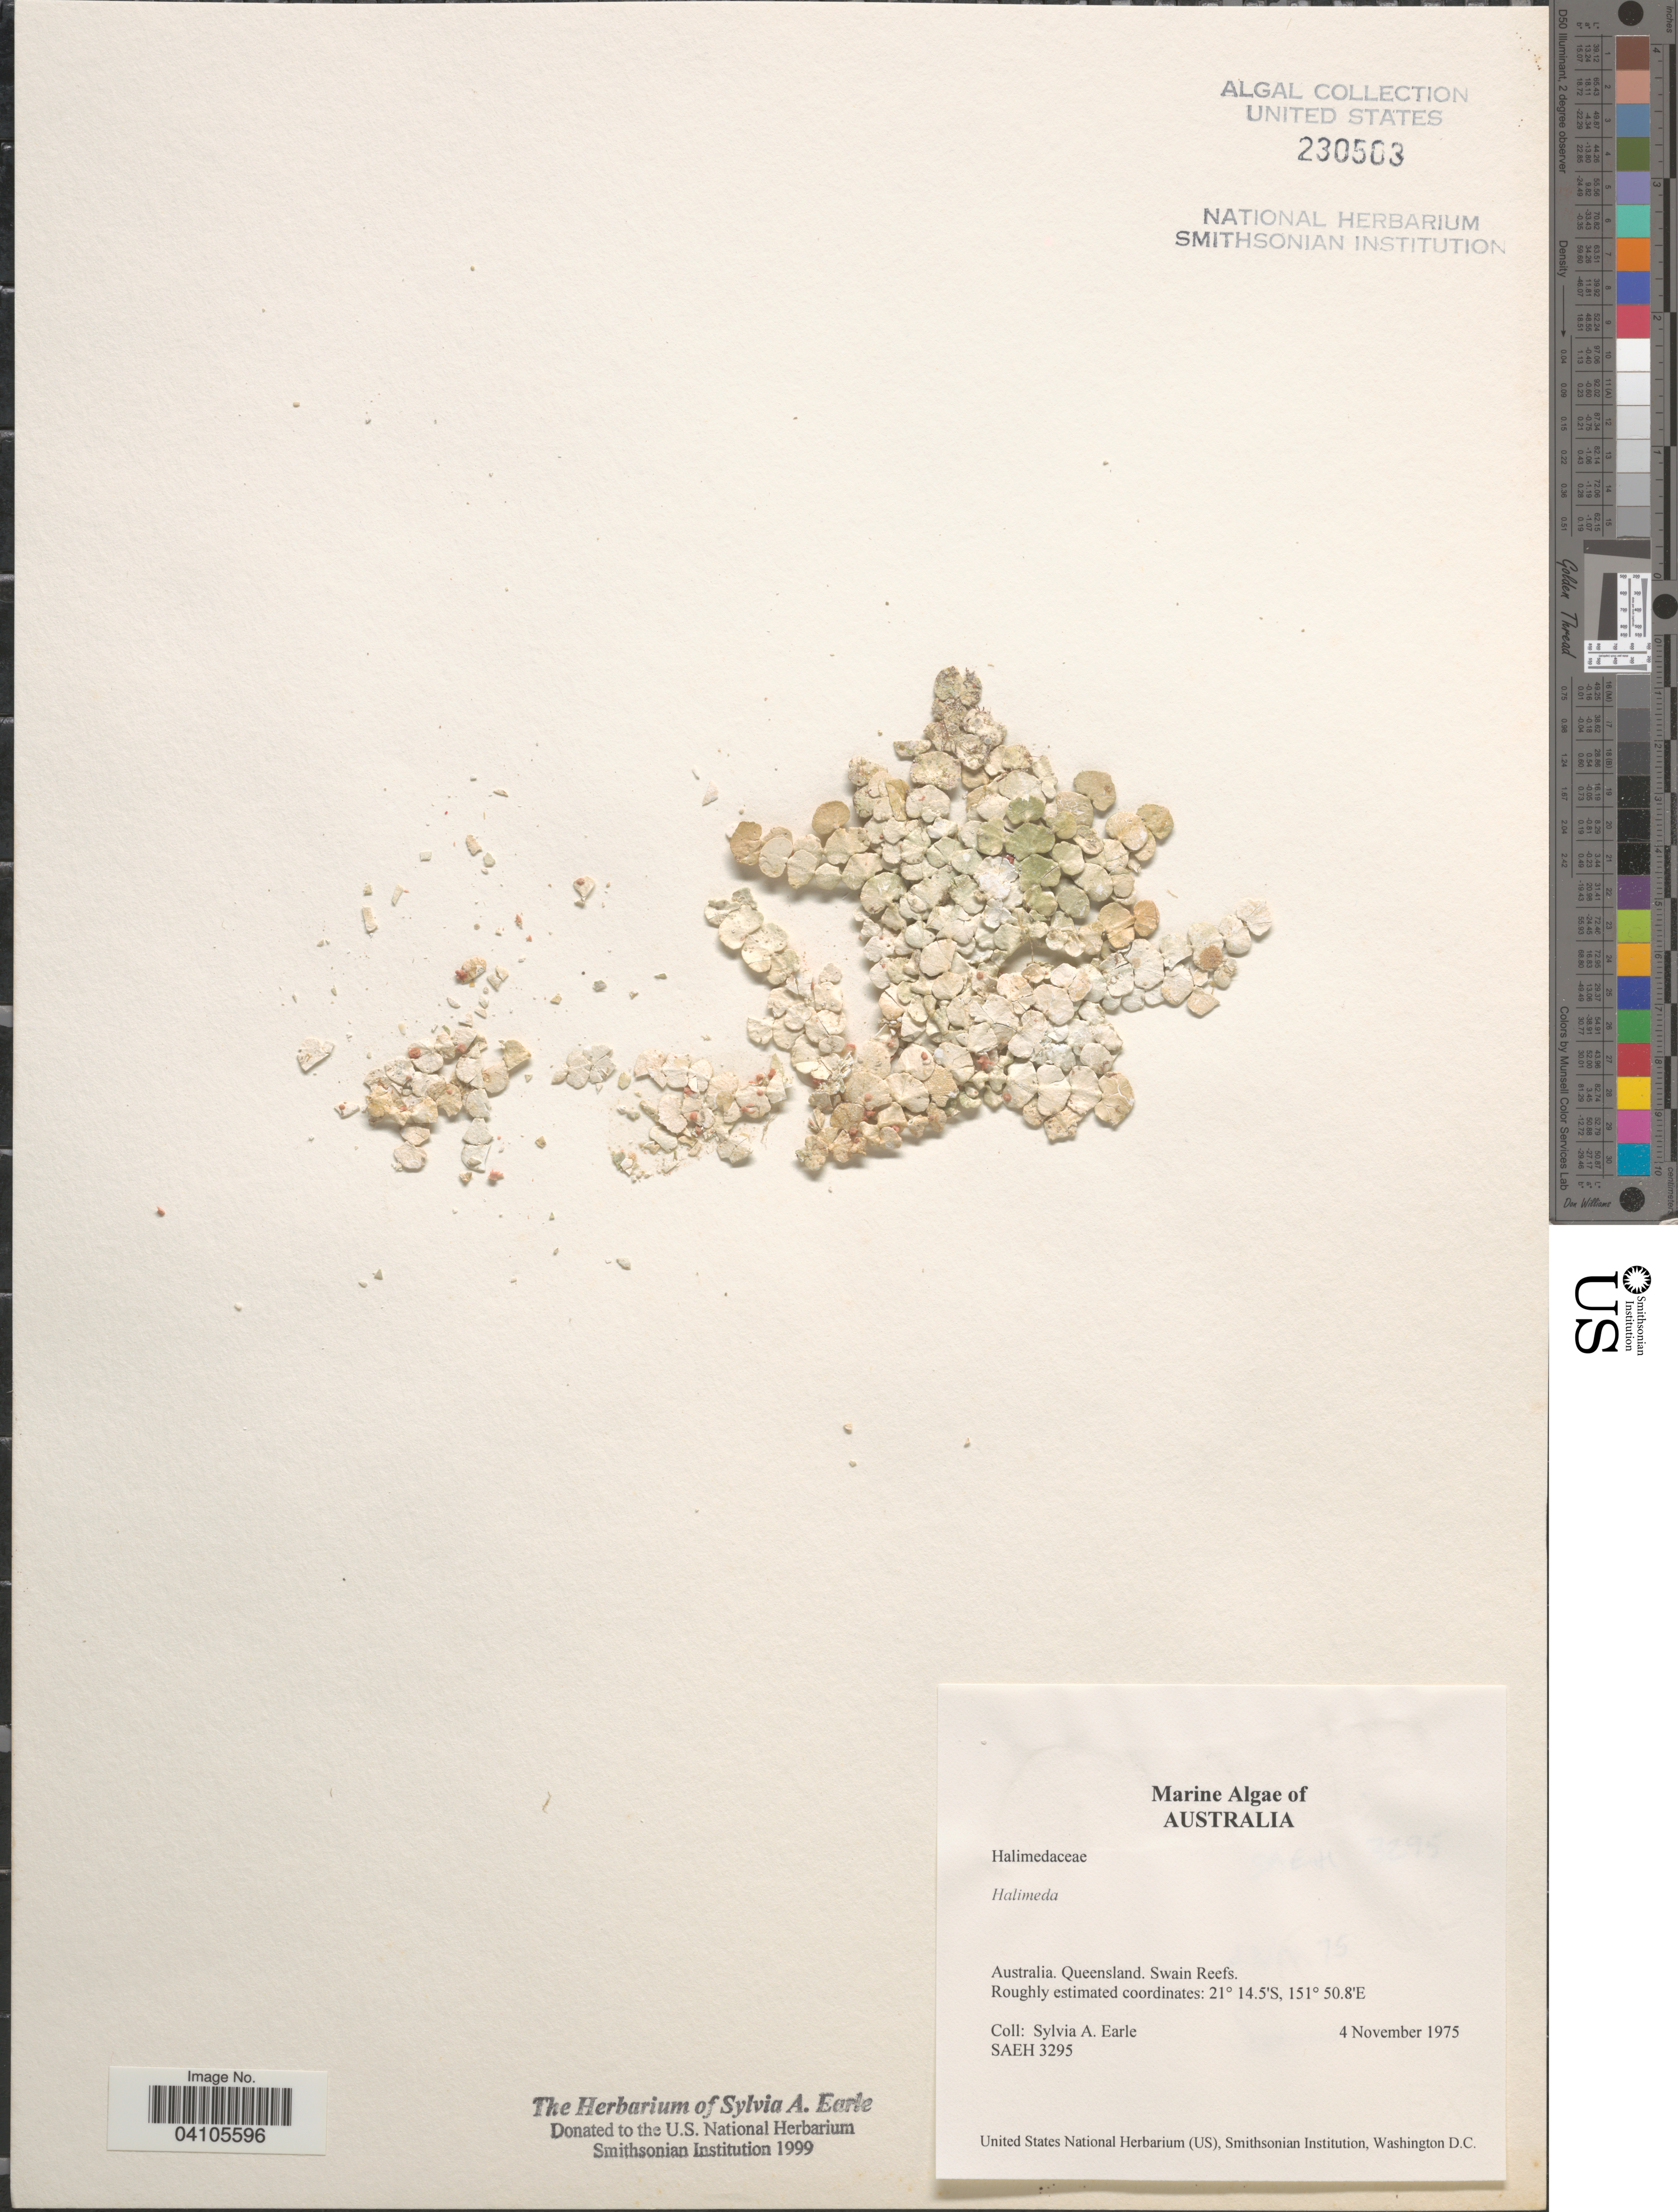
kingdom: Plantae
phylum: Chlorophyta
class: Ulvophyceae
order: Bryopsidales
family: Halimedaceae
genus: Halimeda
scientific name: Halimeda sp.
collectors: S. A. Earle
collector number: SAEH 3295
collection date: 1975-11-04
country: Australia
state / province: Queensland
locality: Swain Reefs.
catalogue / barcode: US 230503